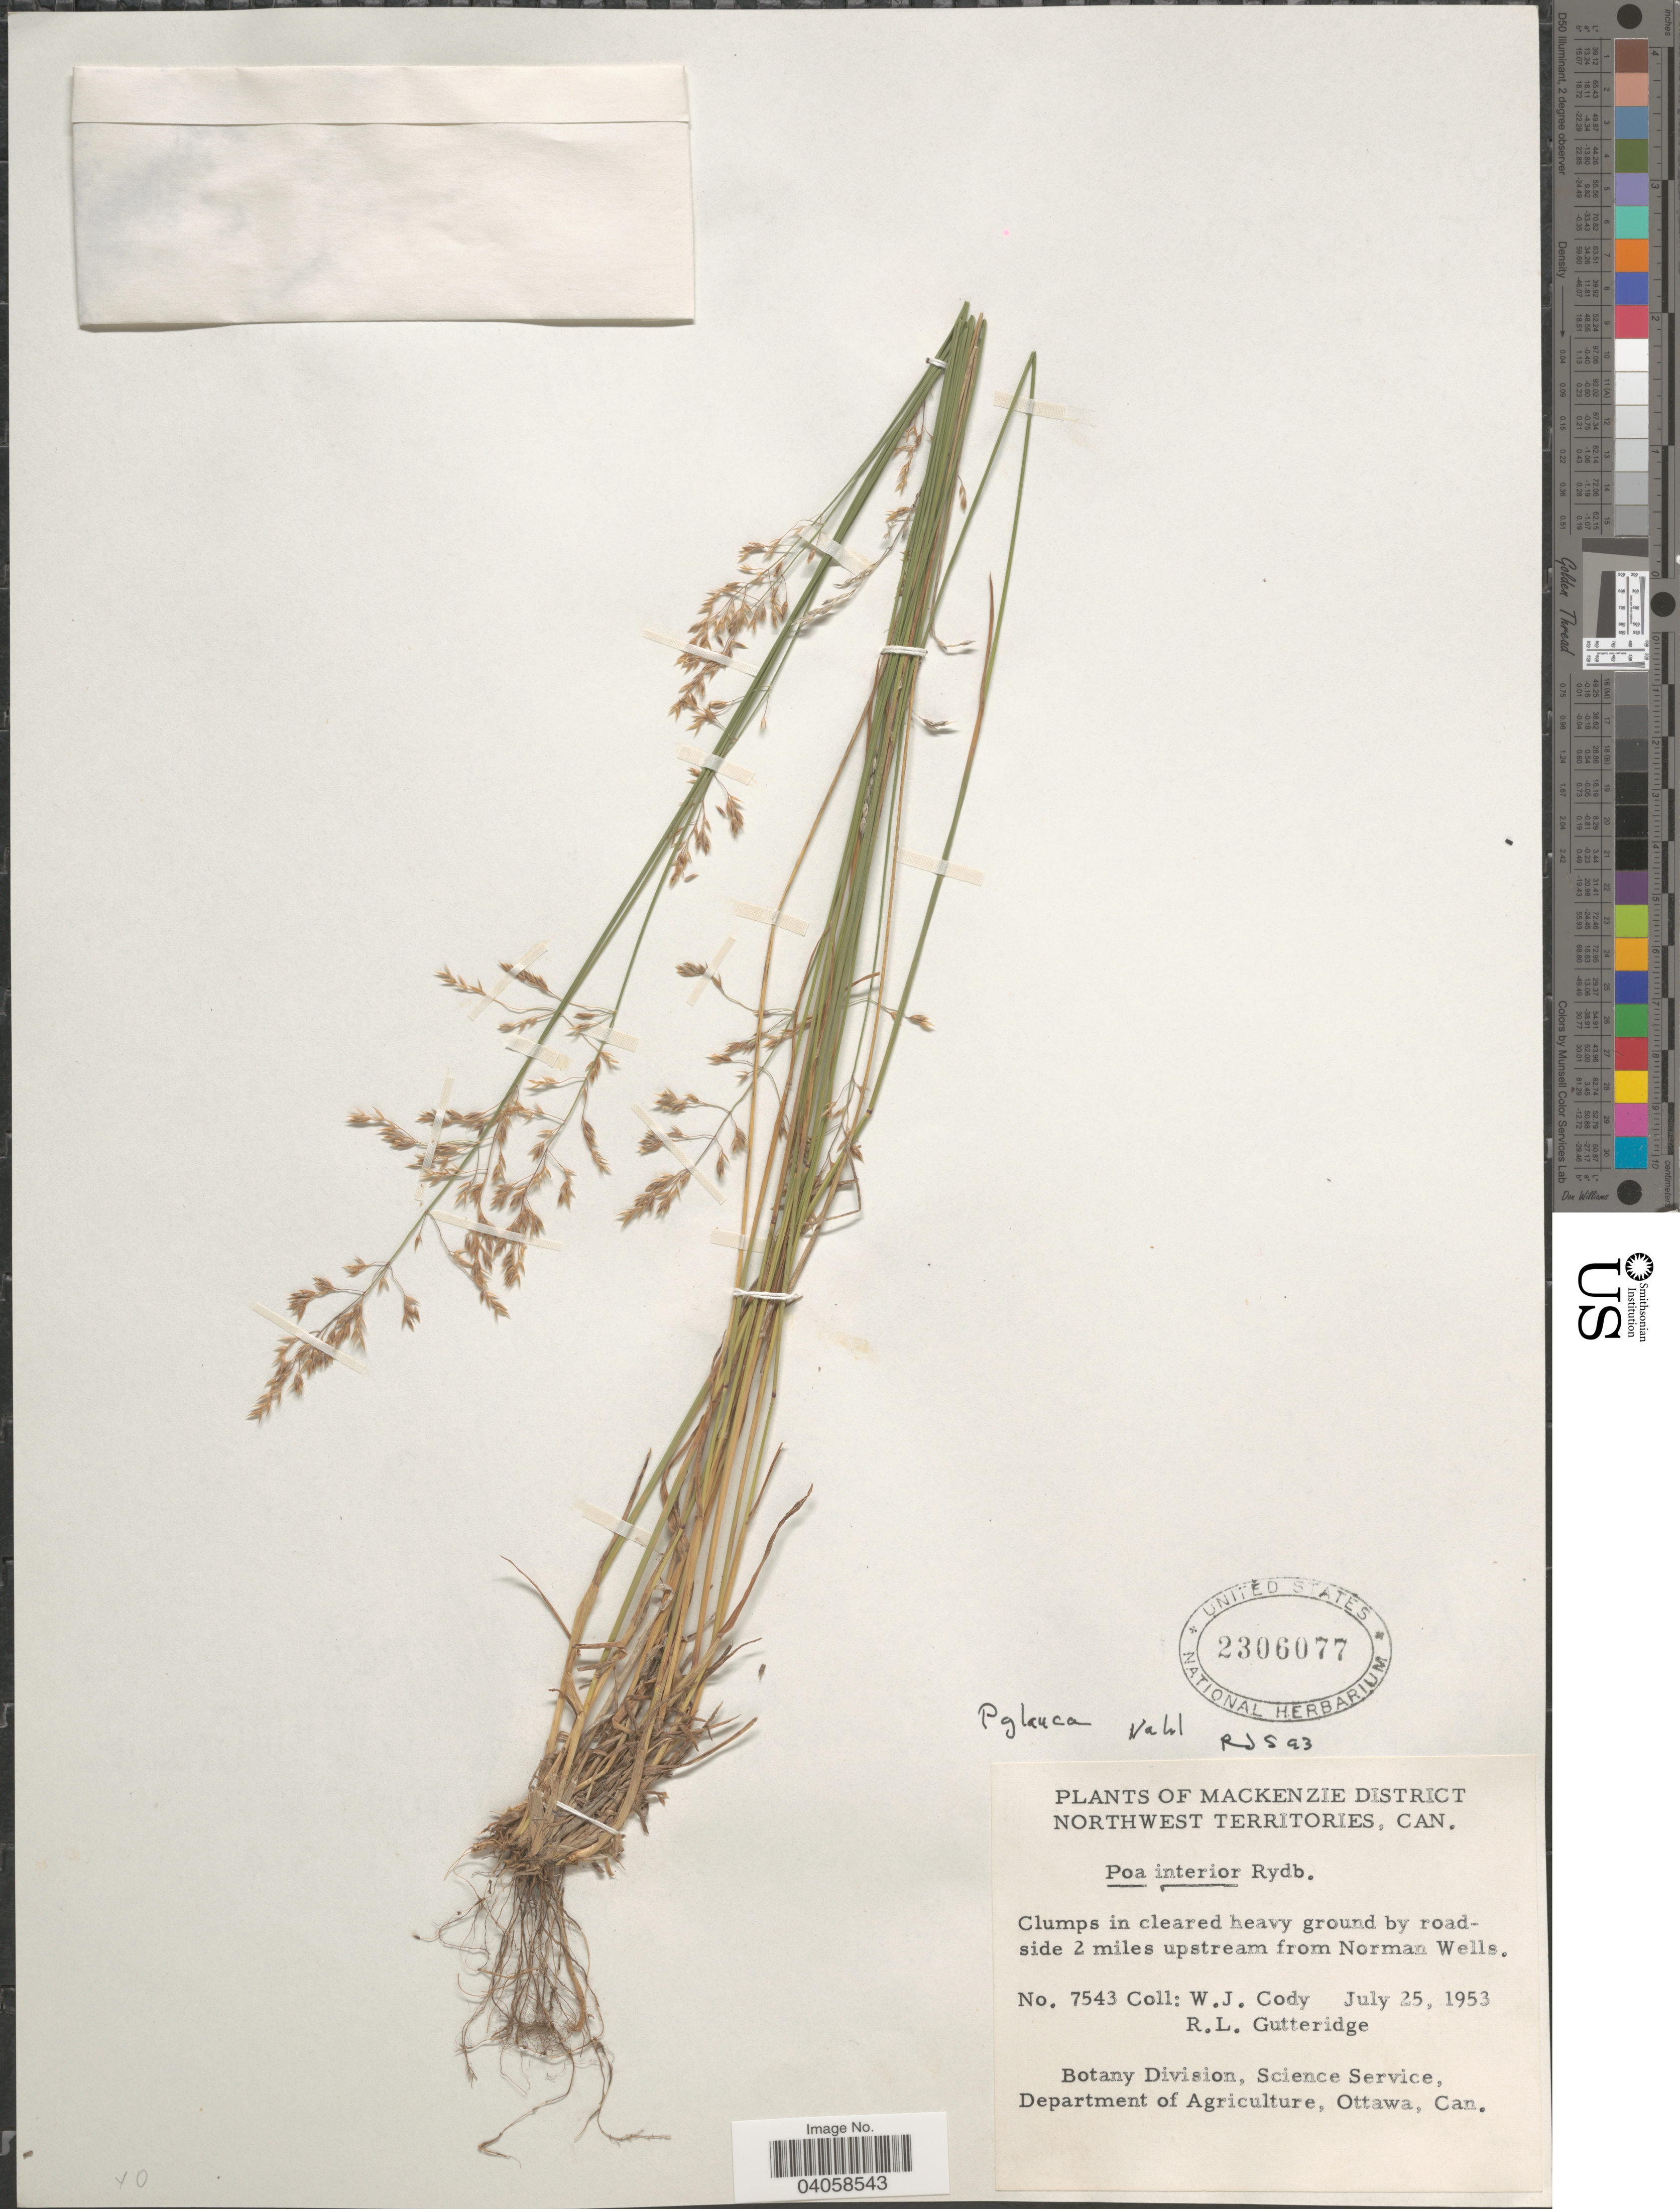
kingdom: Plantae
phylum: Tracheophyta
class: Liliopsida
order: Poales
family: Poaceae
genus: Poa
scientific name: Poa glauca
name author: Vahl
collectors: W. Cody & R. Gutteridge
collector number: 7543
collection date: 1953-07-25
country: Canada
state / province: Northwest Territories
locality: Mackenzie District. By roadside 2 miles upstream from Norman Wells.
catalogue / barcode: US 2306077